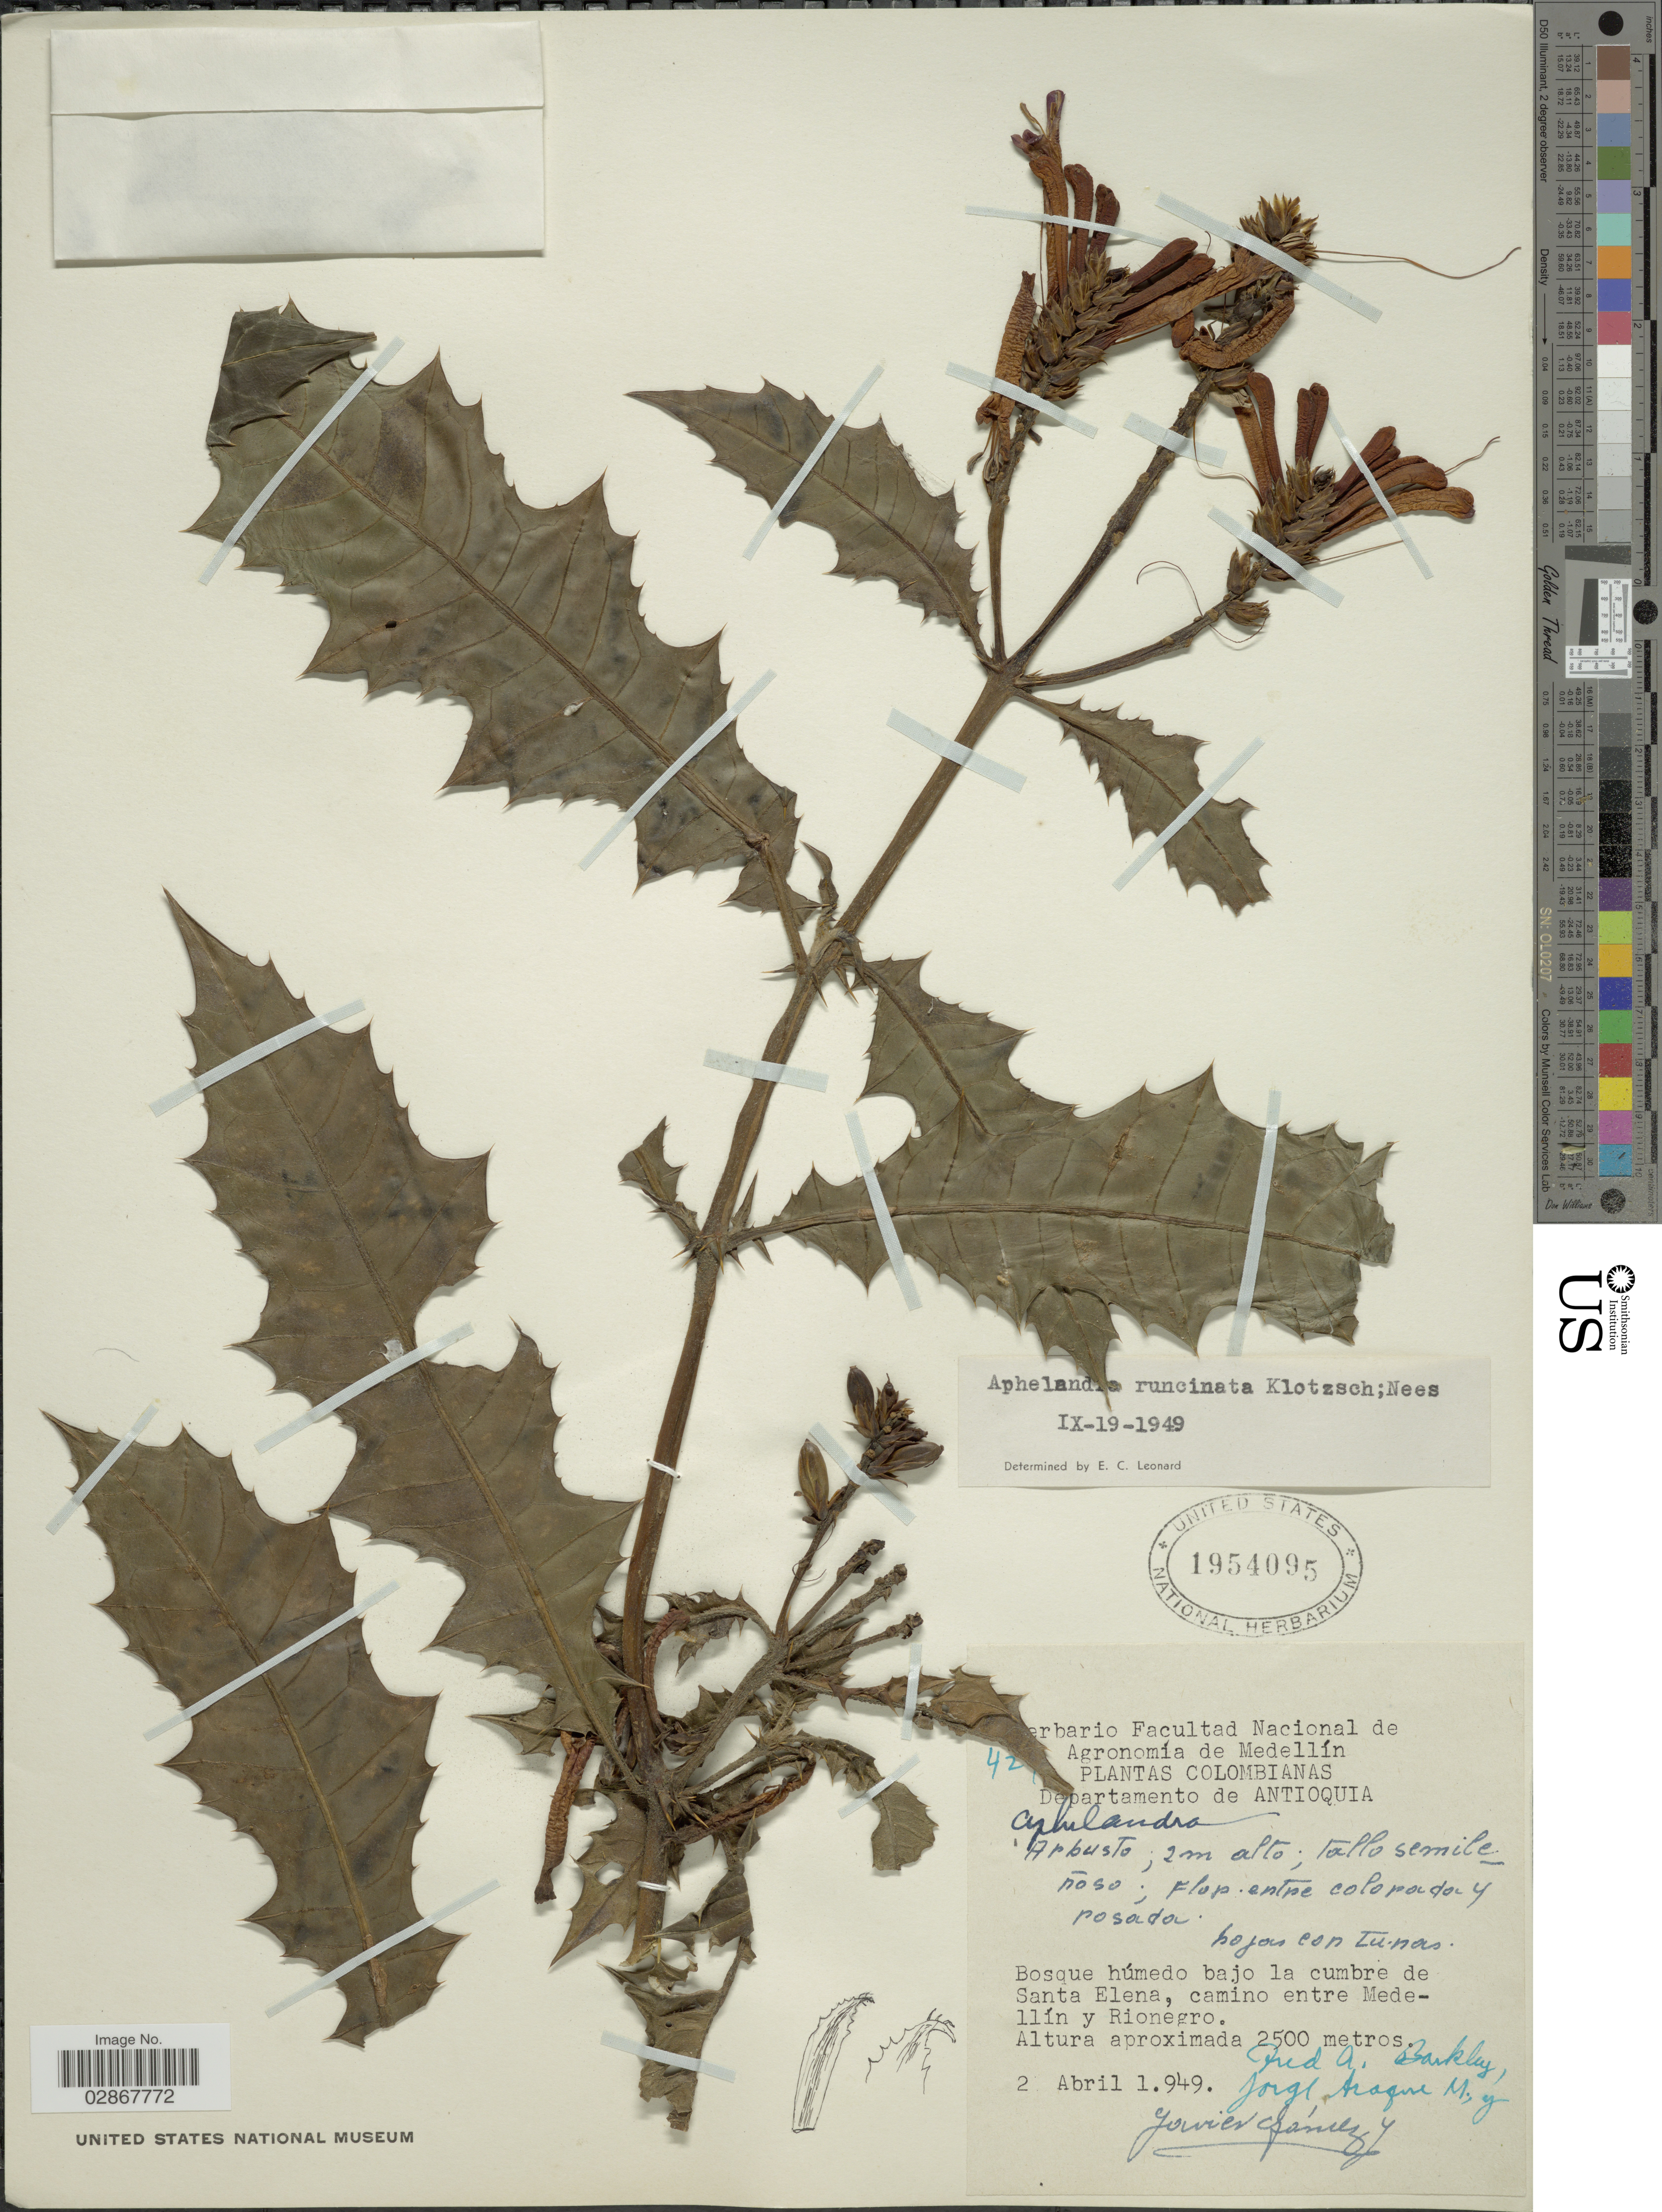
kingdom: Plantae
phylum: Tracheophyta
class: Magnoliopsida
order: Lamiales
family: Acanthaceae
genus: Aphelandra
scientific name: Aphelandra runcinata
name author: Klotzsch ex Nees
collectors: F. A. Barkley, J. Araque Molina & G. Javier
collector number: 42!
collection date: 1949-04-02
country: Colombia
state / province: Antioquia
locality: Departamento de Antioquia. Bajo la cumbre de Santa Elena, camino entre Medellín y Rionegro.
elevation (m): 2500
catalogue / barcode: US 1954095